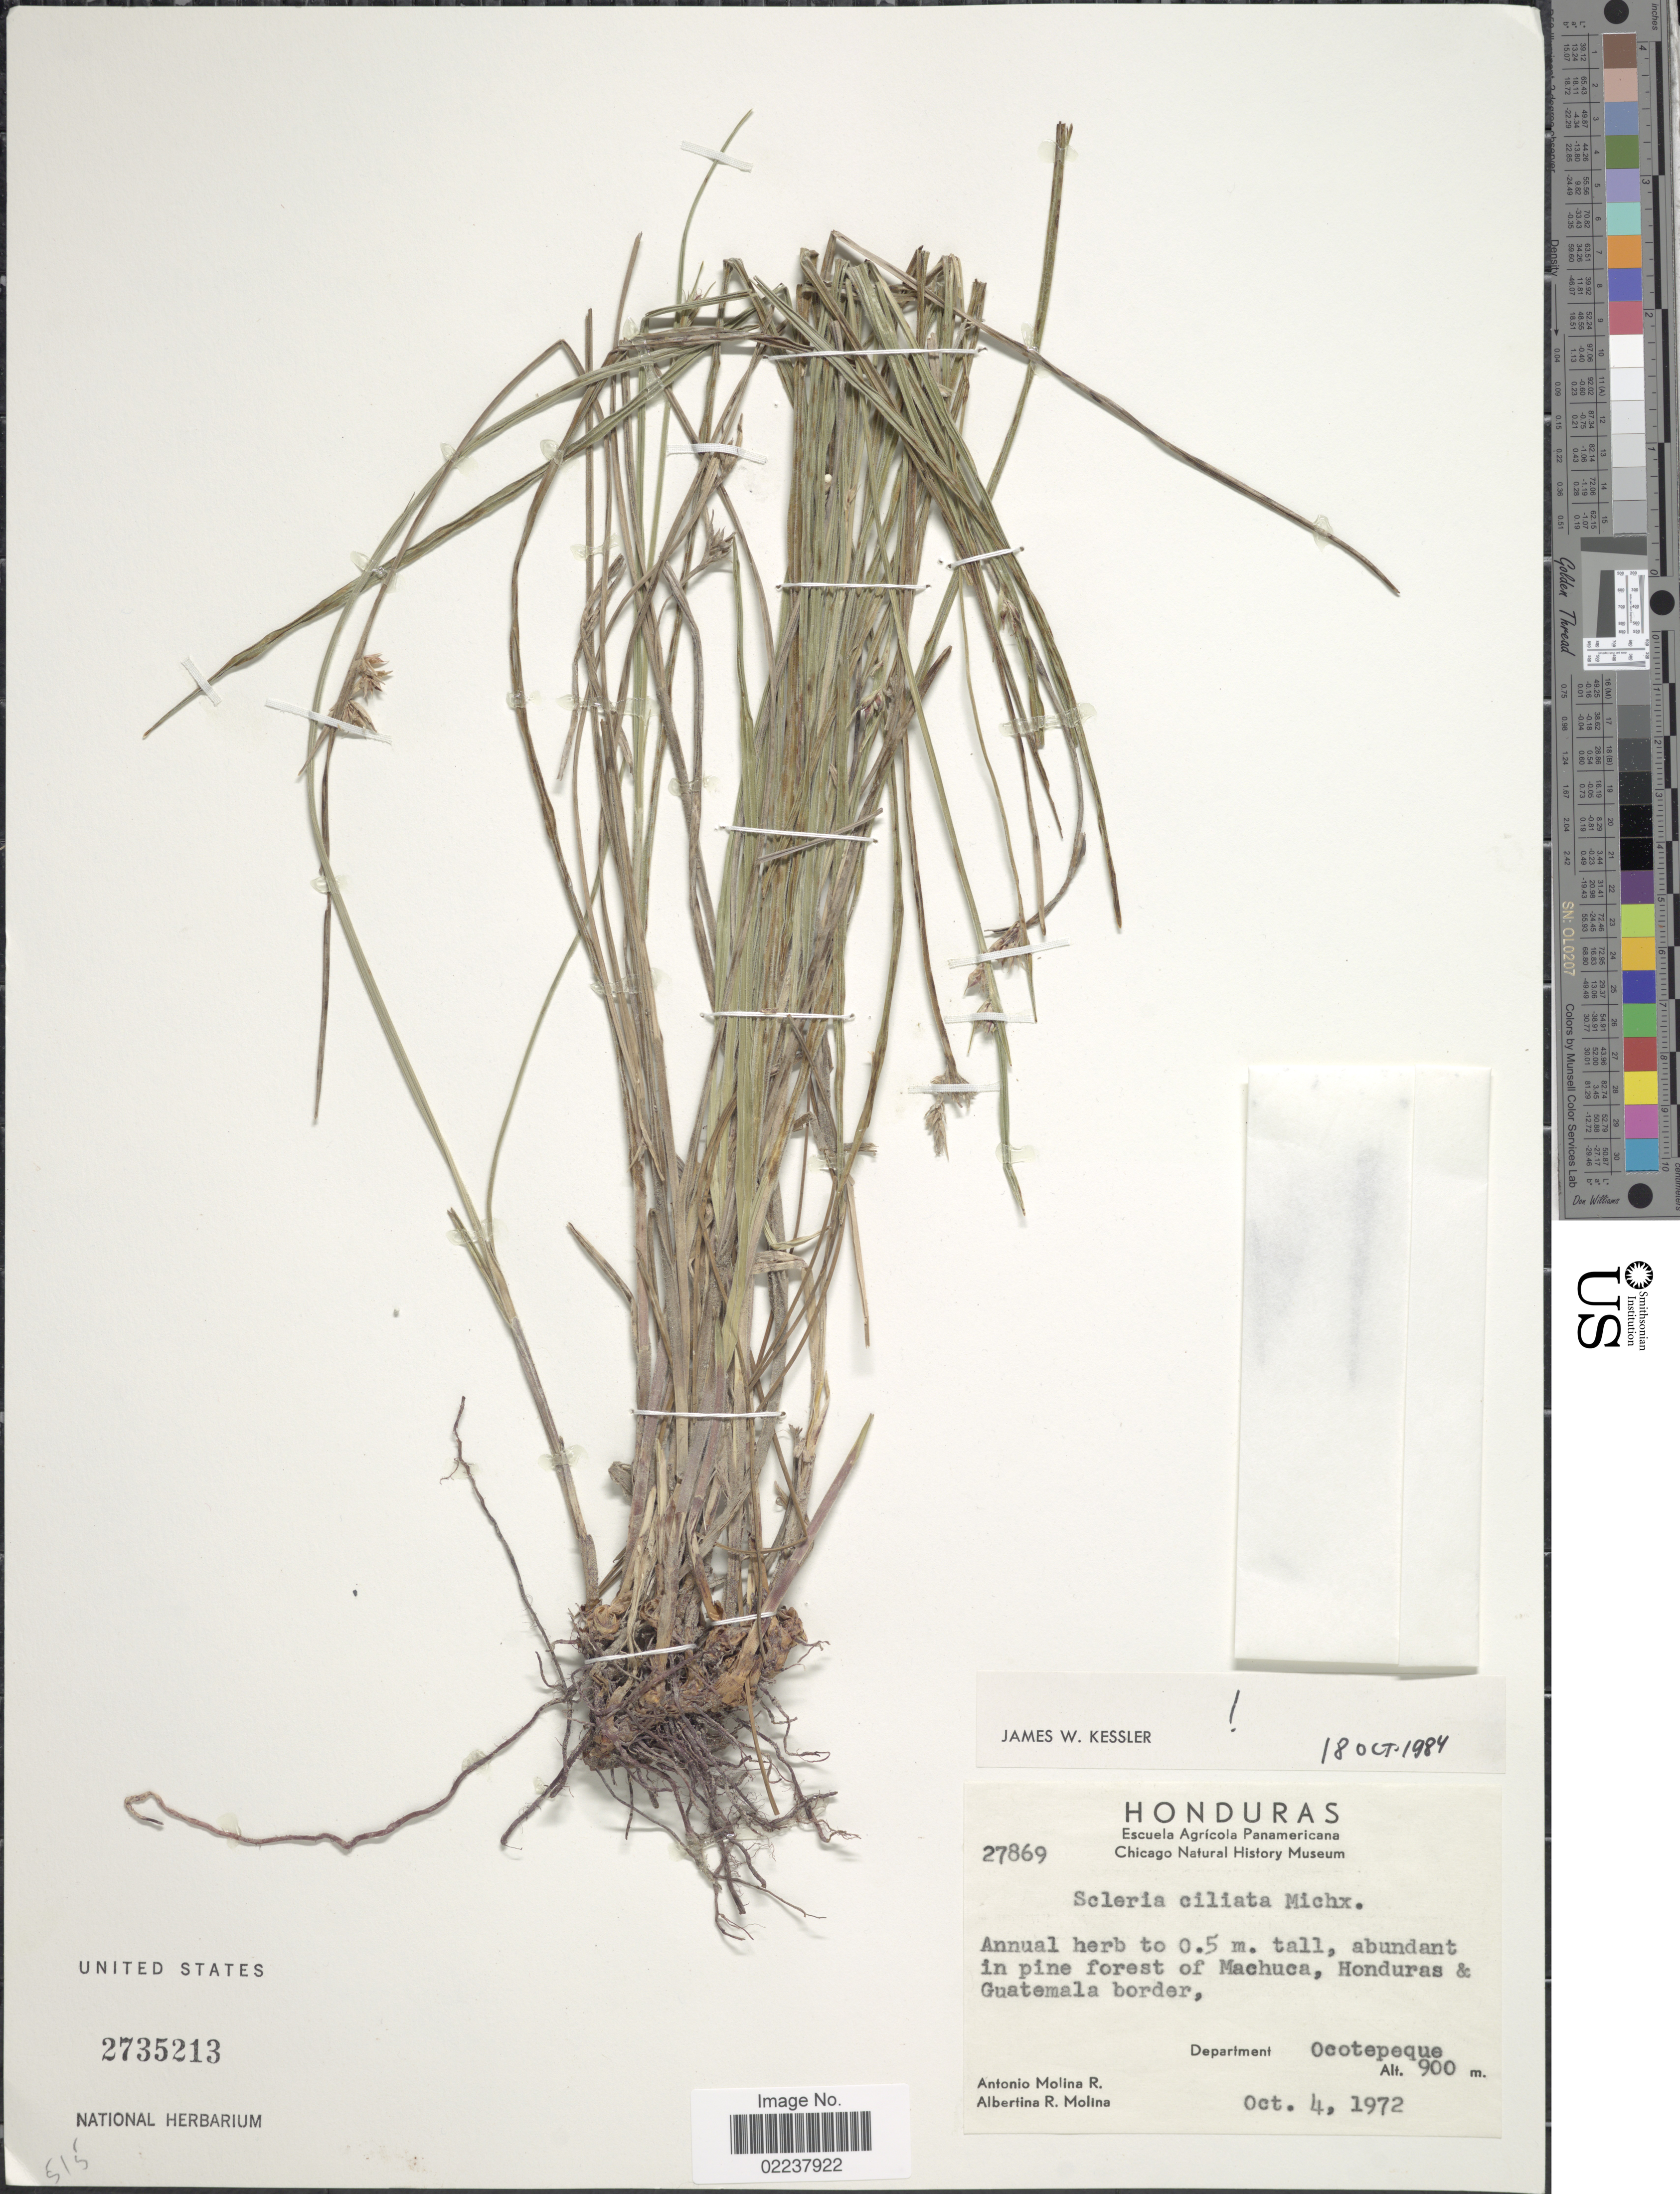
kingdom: Plantae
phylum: Tracheophyta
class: Liliopsida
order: Poales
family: Cyperaceae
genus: Scleria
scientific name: Scleria ciliata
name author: Michx.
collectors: A. Molina R. & A. R. Molina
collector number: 27869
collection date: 1972-10-04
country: Honduras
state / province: Ocotepeque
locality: Abundant in pine forest of Machuca, Honduras & Guatemala border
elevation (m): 900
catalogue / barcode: US 2735213